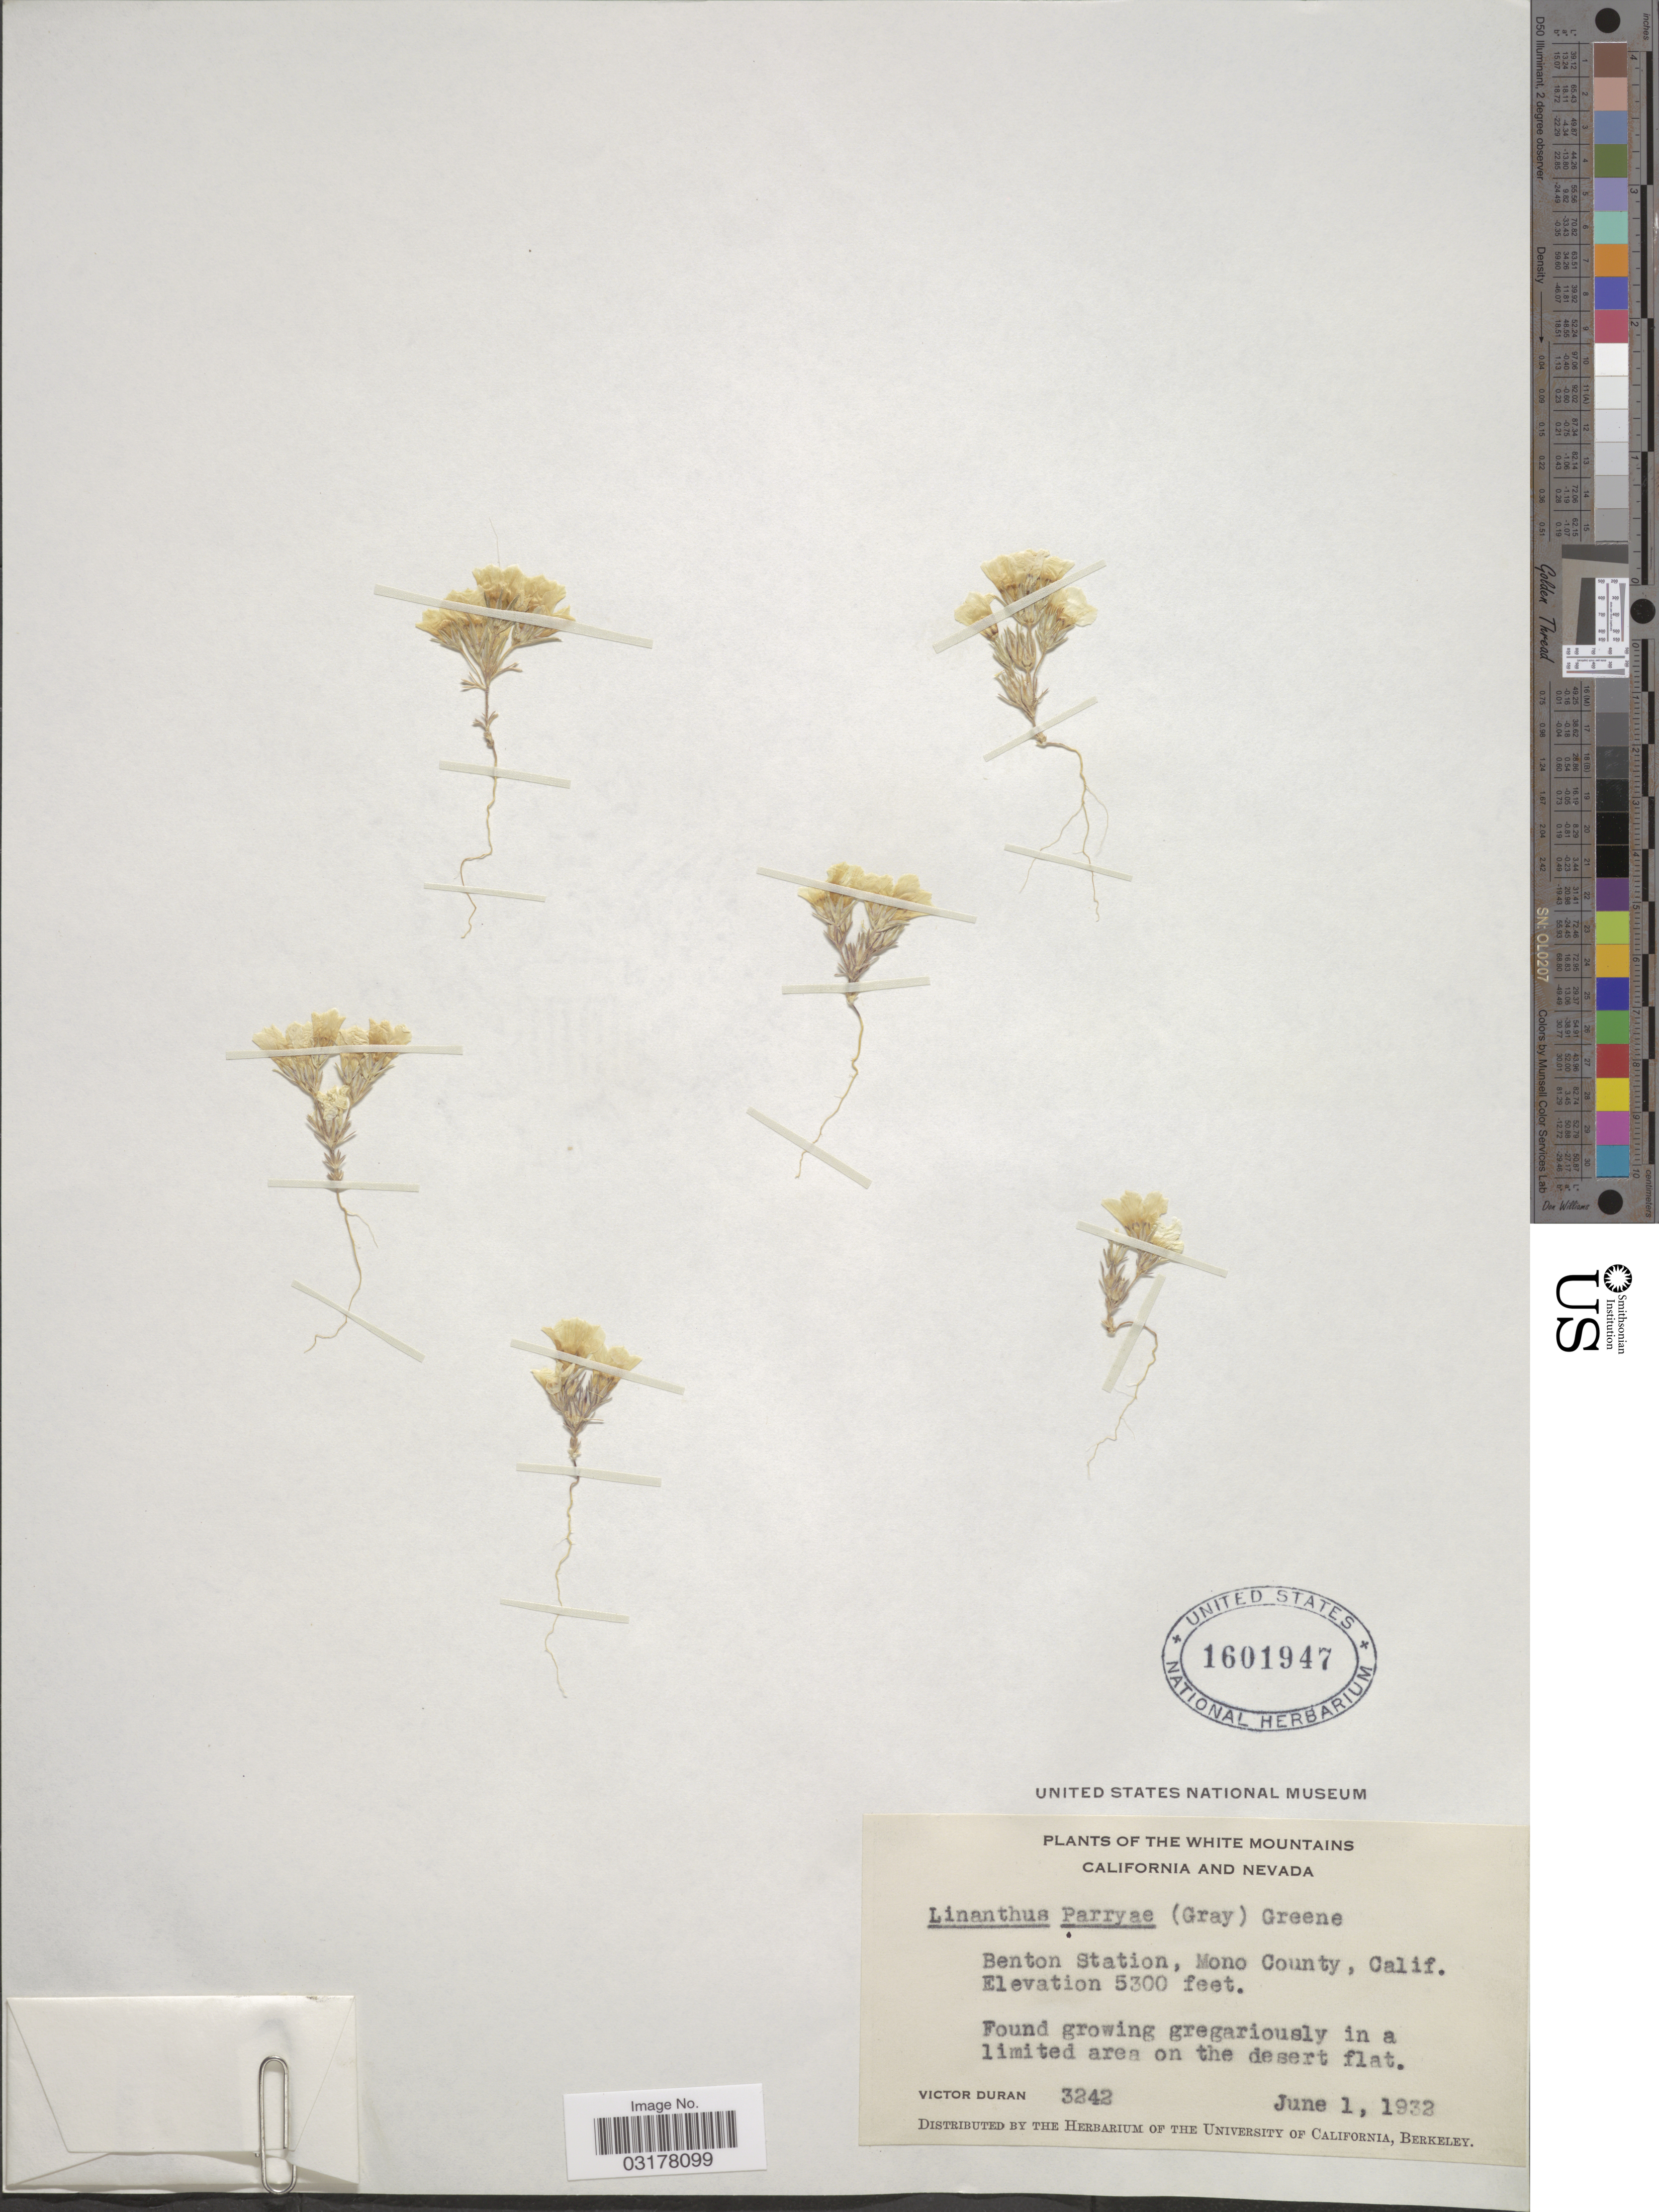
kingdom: Plantae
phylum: Tracheophyta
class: Magnoliopsida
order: Ericales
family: Polemoniaceae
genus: Linanthus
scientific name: Linanthus parryae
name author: (A. Gray) Greene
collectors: V. Duran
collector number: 3242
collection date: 1932-06-01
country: United States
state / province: California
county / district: Mono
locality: The White Mountains. Benton Station, Mono County, Calif.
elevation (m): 1615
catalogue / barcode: US 1601947